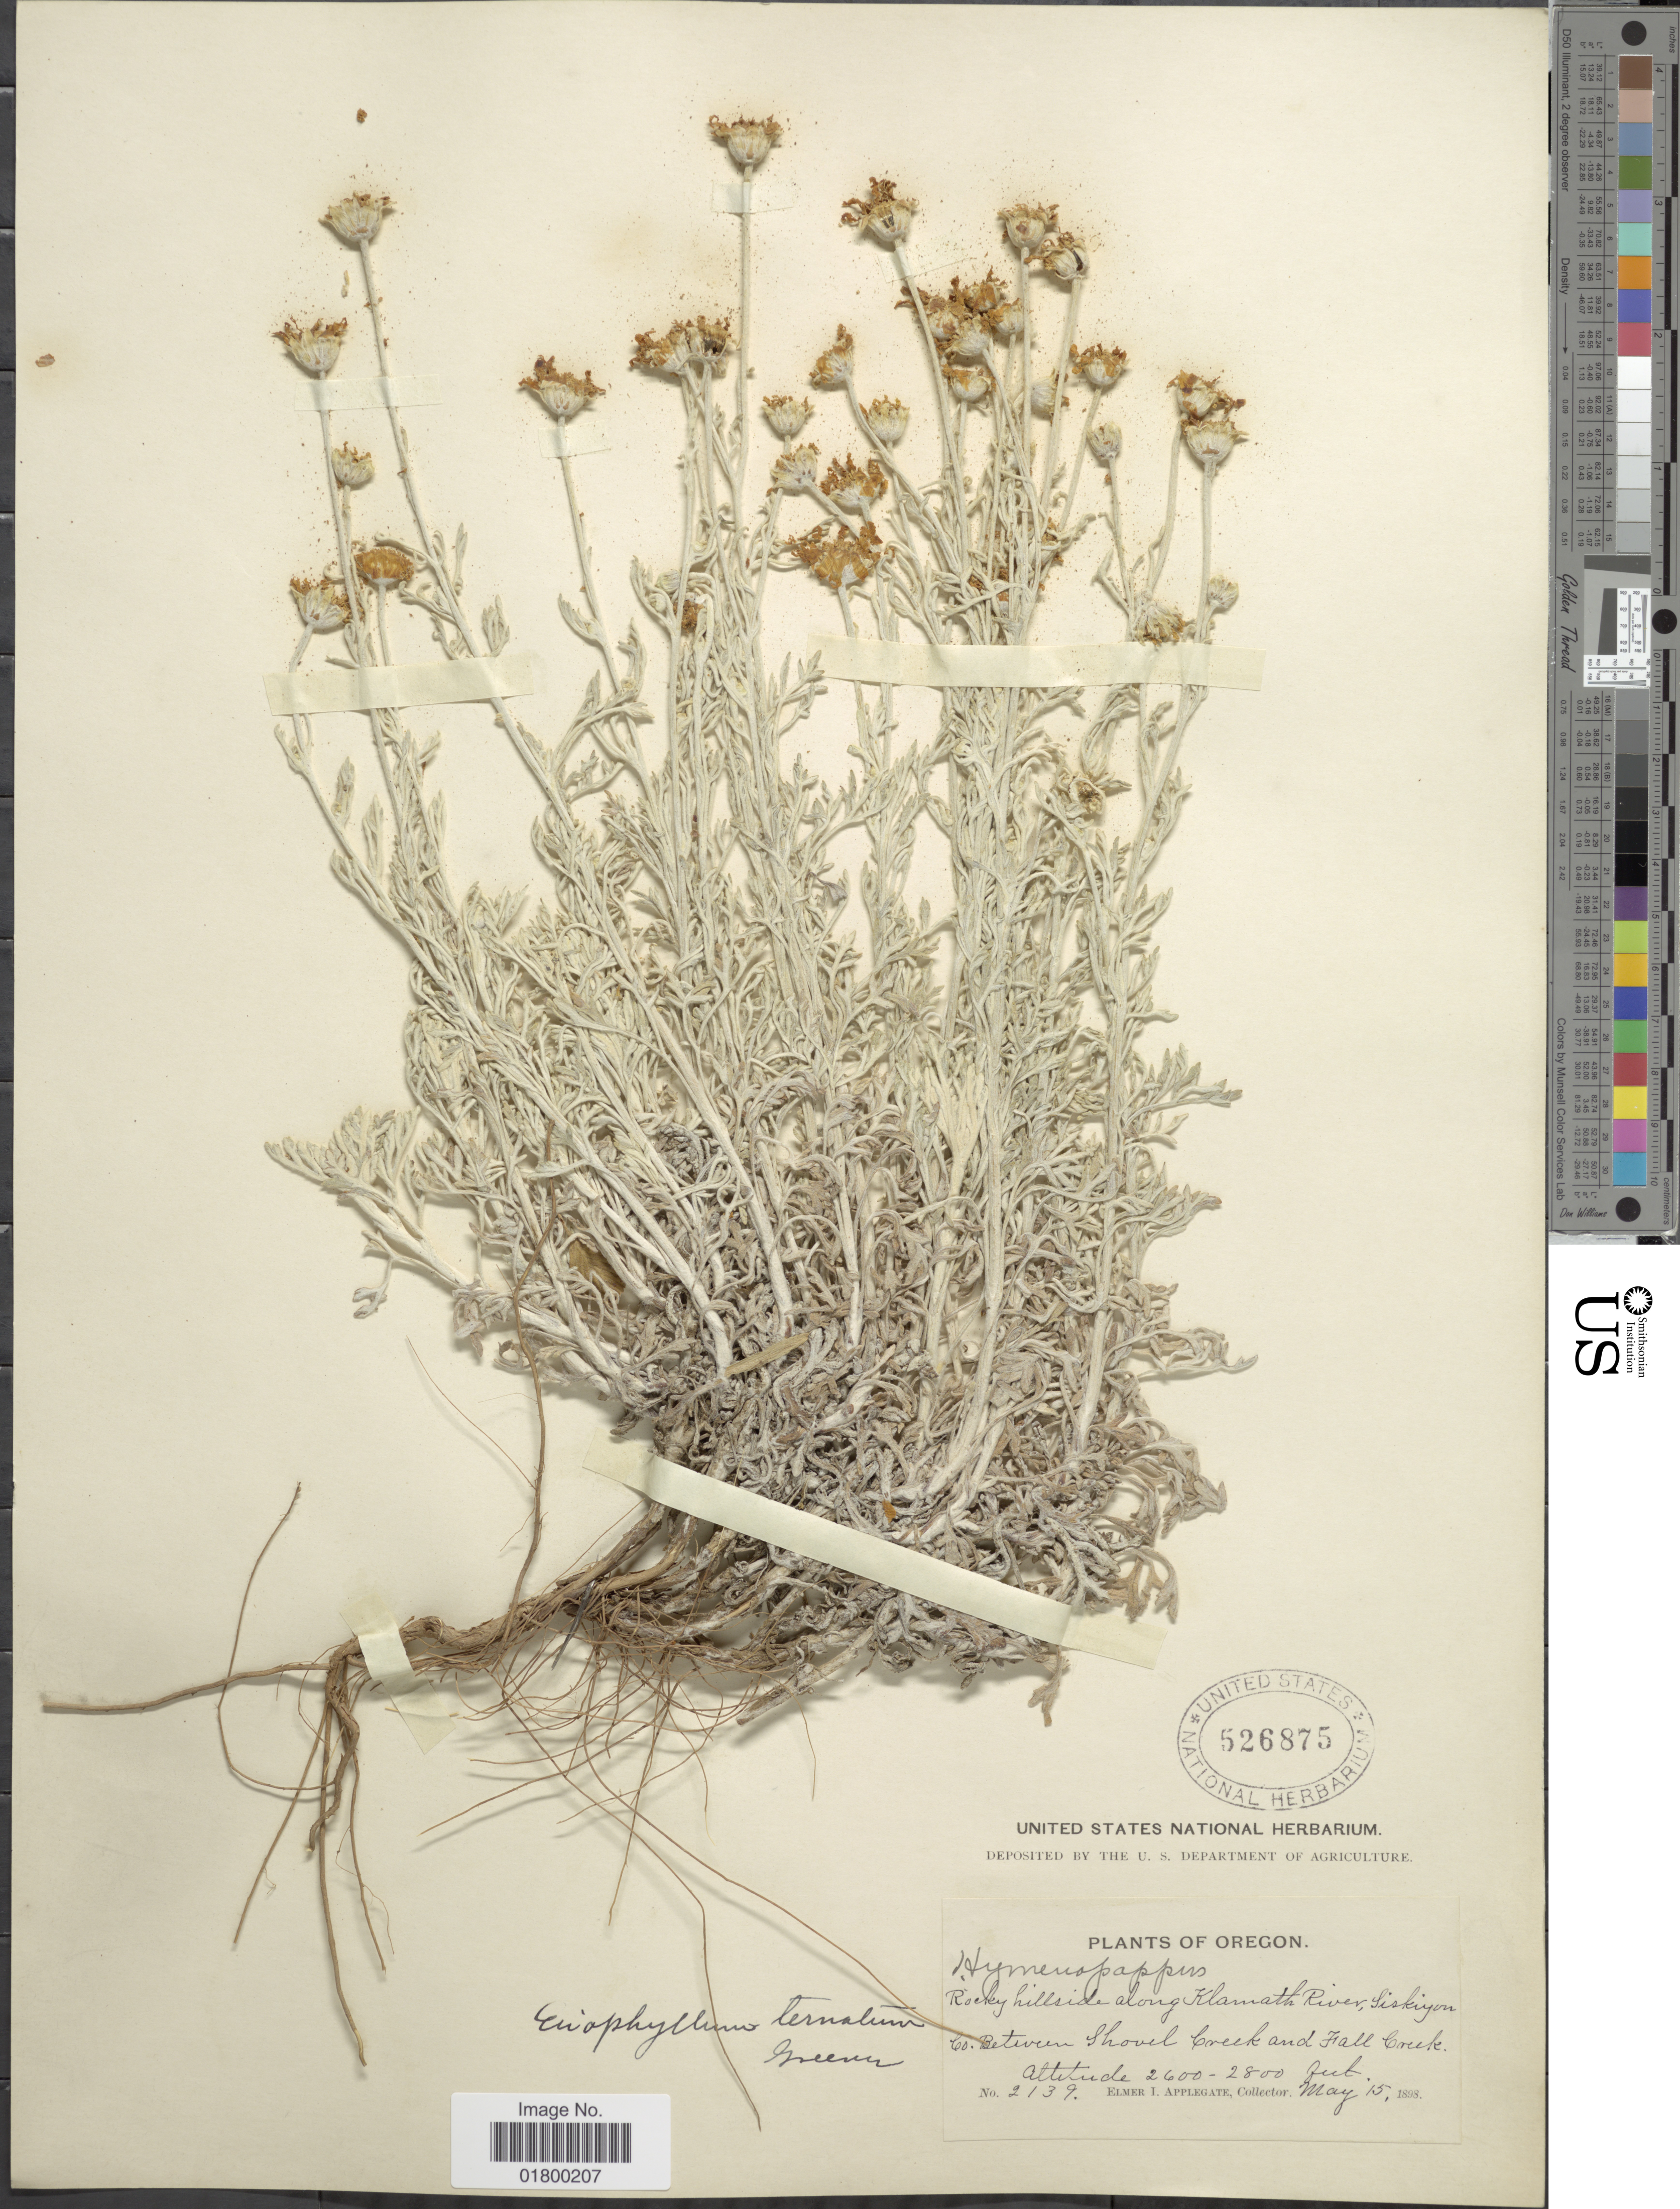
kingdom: Plantae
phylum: Tracheophyta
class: Magnoliopsida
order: Asterales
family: Asteraceae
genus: Eriophyllum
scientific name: Eriophyllum lanatum var. achillioides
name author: (DC.) Jeps.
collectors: E. I. Applegate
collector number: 2139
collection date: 1898-05-15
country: United States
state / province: Oregon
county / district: Siskiyou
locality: Rocky hillside along Klamath River, Siskiyou Co., Between shovel Creek and Fall Creek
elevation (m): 792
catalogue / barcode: US 526875